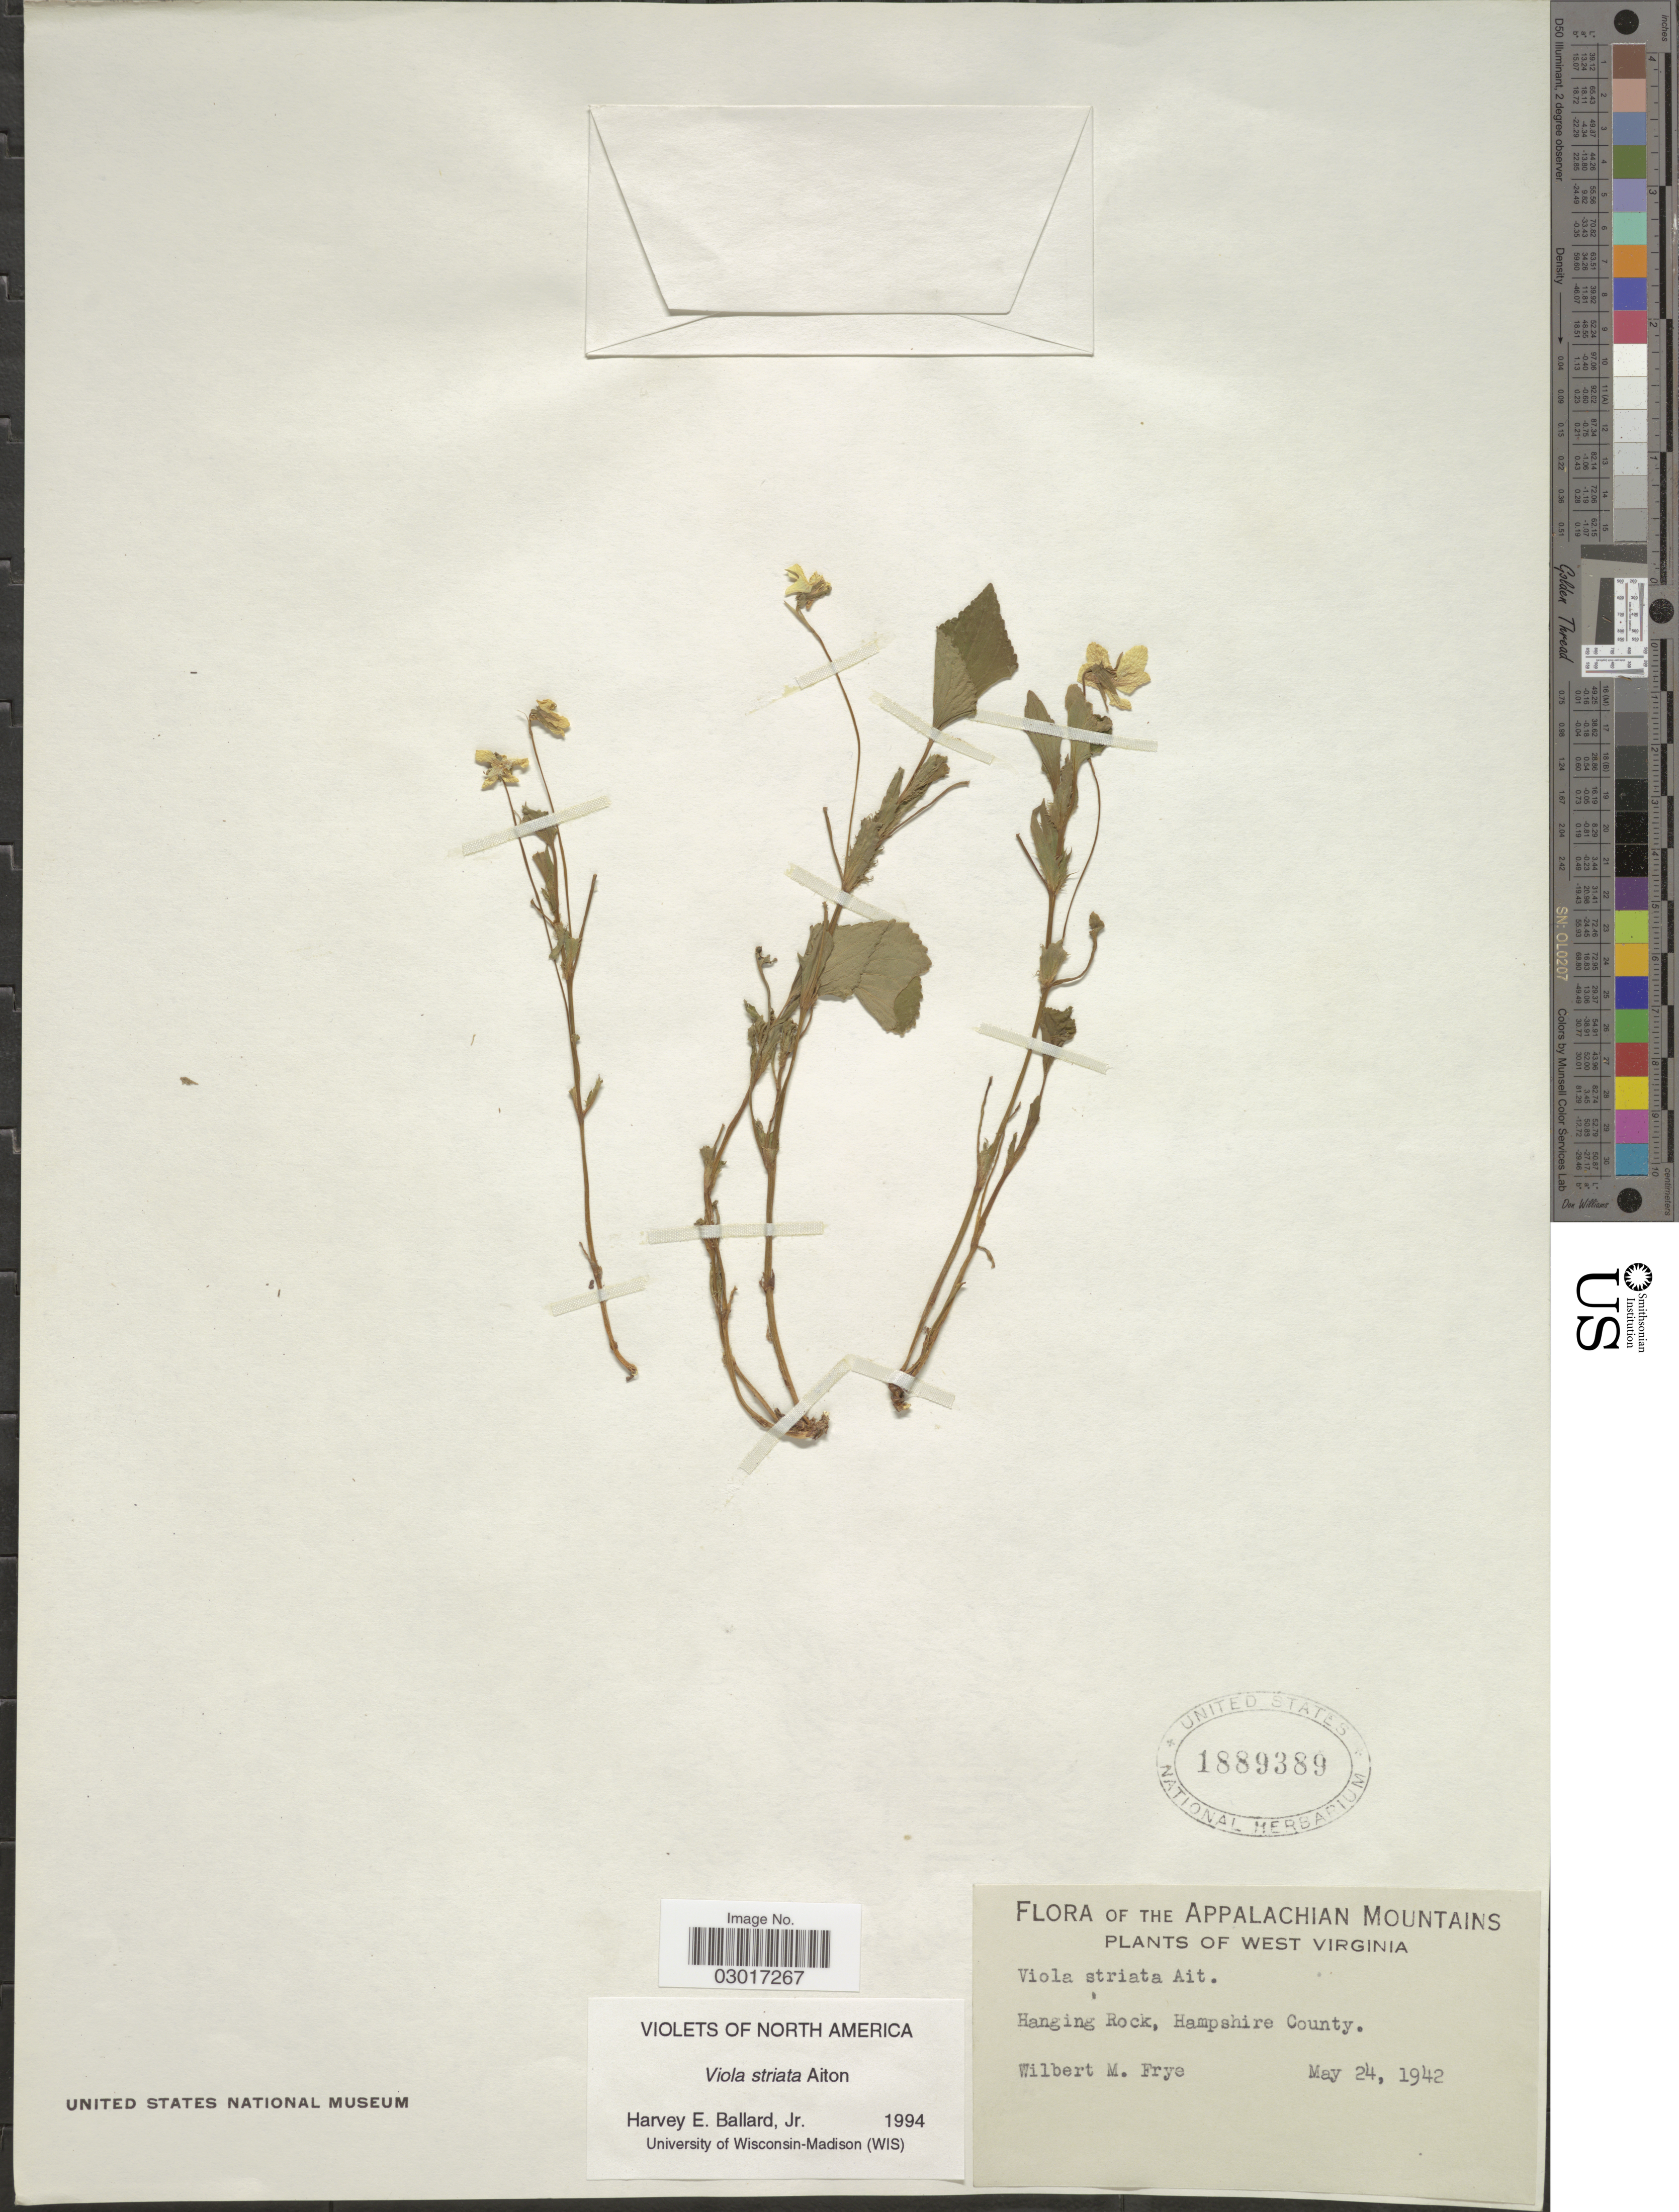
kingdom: Plantae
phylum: Tracheophyta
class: Magnoliopsida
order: Malpighiales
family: Violaceae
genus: Viola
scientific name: Viola striata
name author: Aiton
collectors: W. Frye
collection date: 1942-05-24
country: United States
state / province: West Virginia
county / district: Hampshire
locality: Appalachian Mountains. Hanging Rock, Hampshire County.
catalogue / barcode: US 1889389